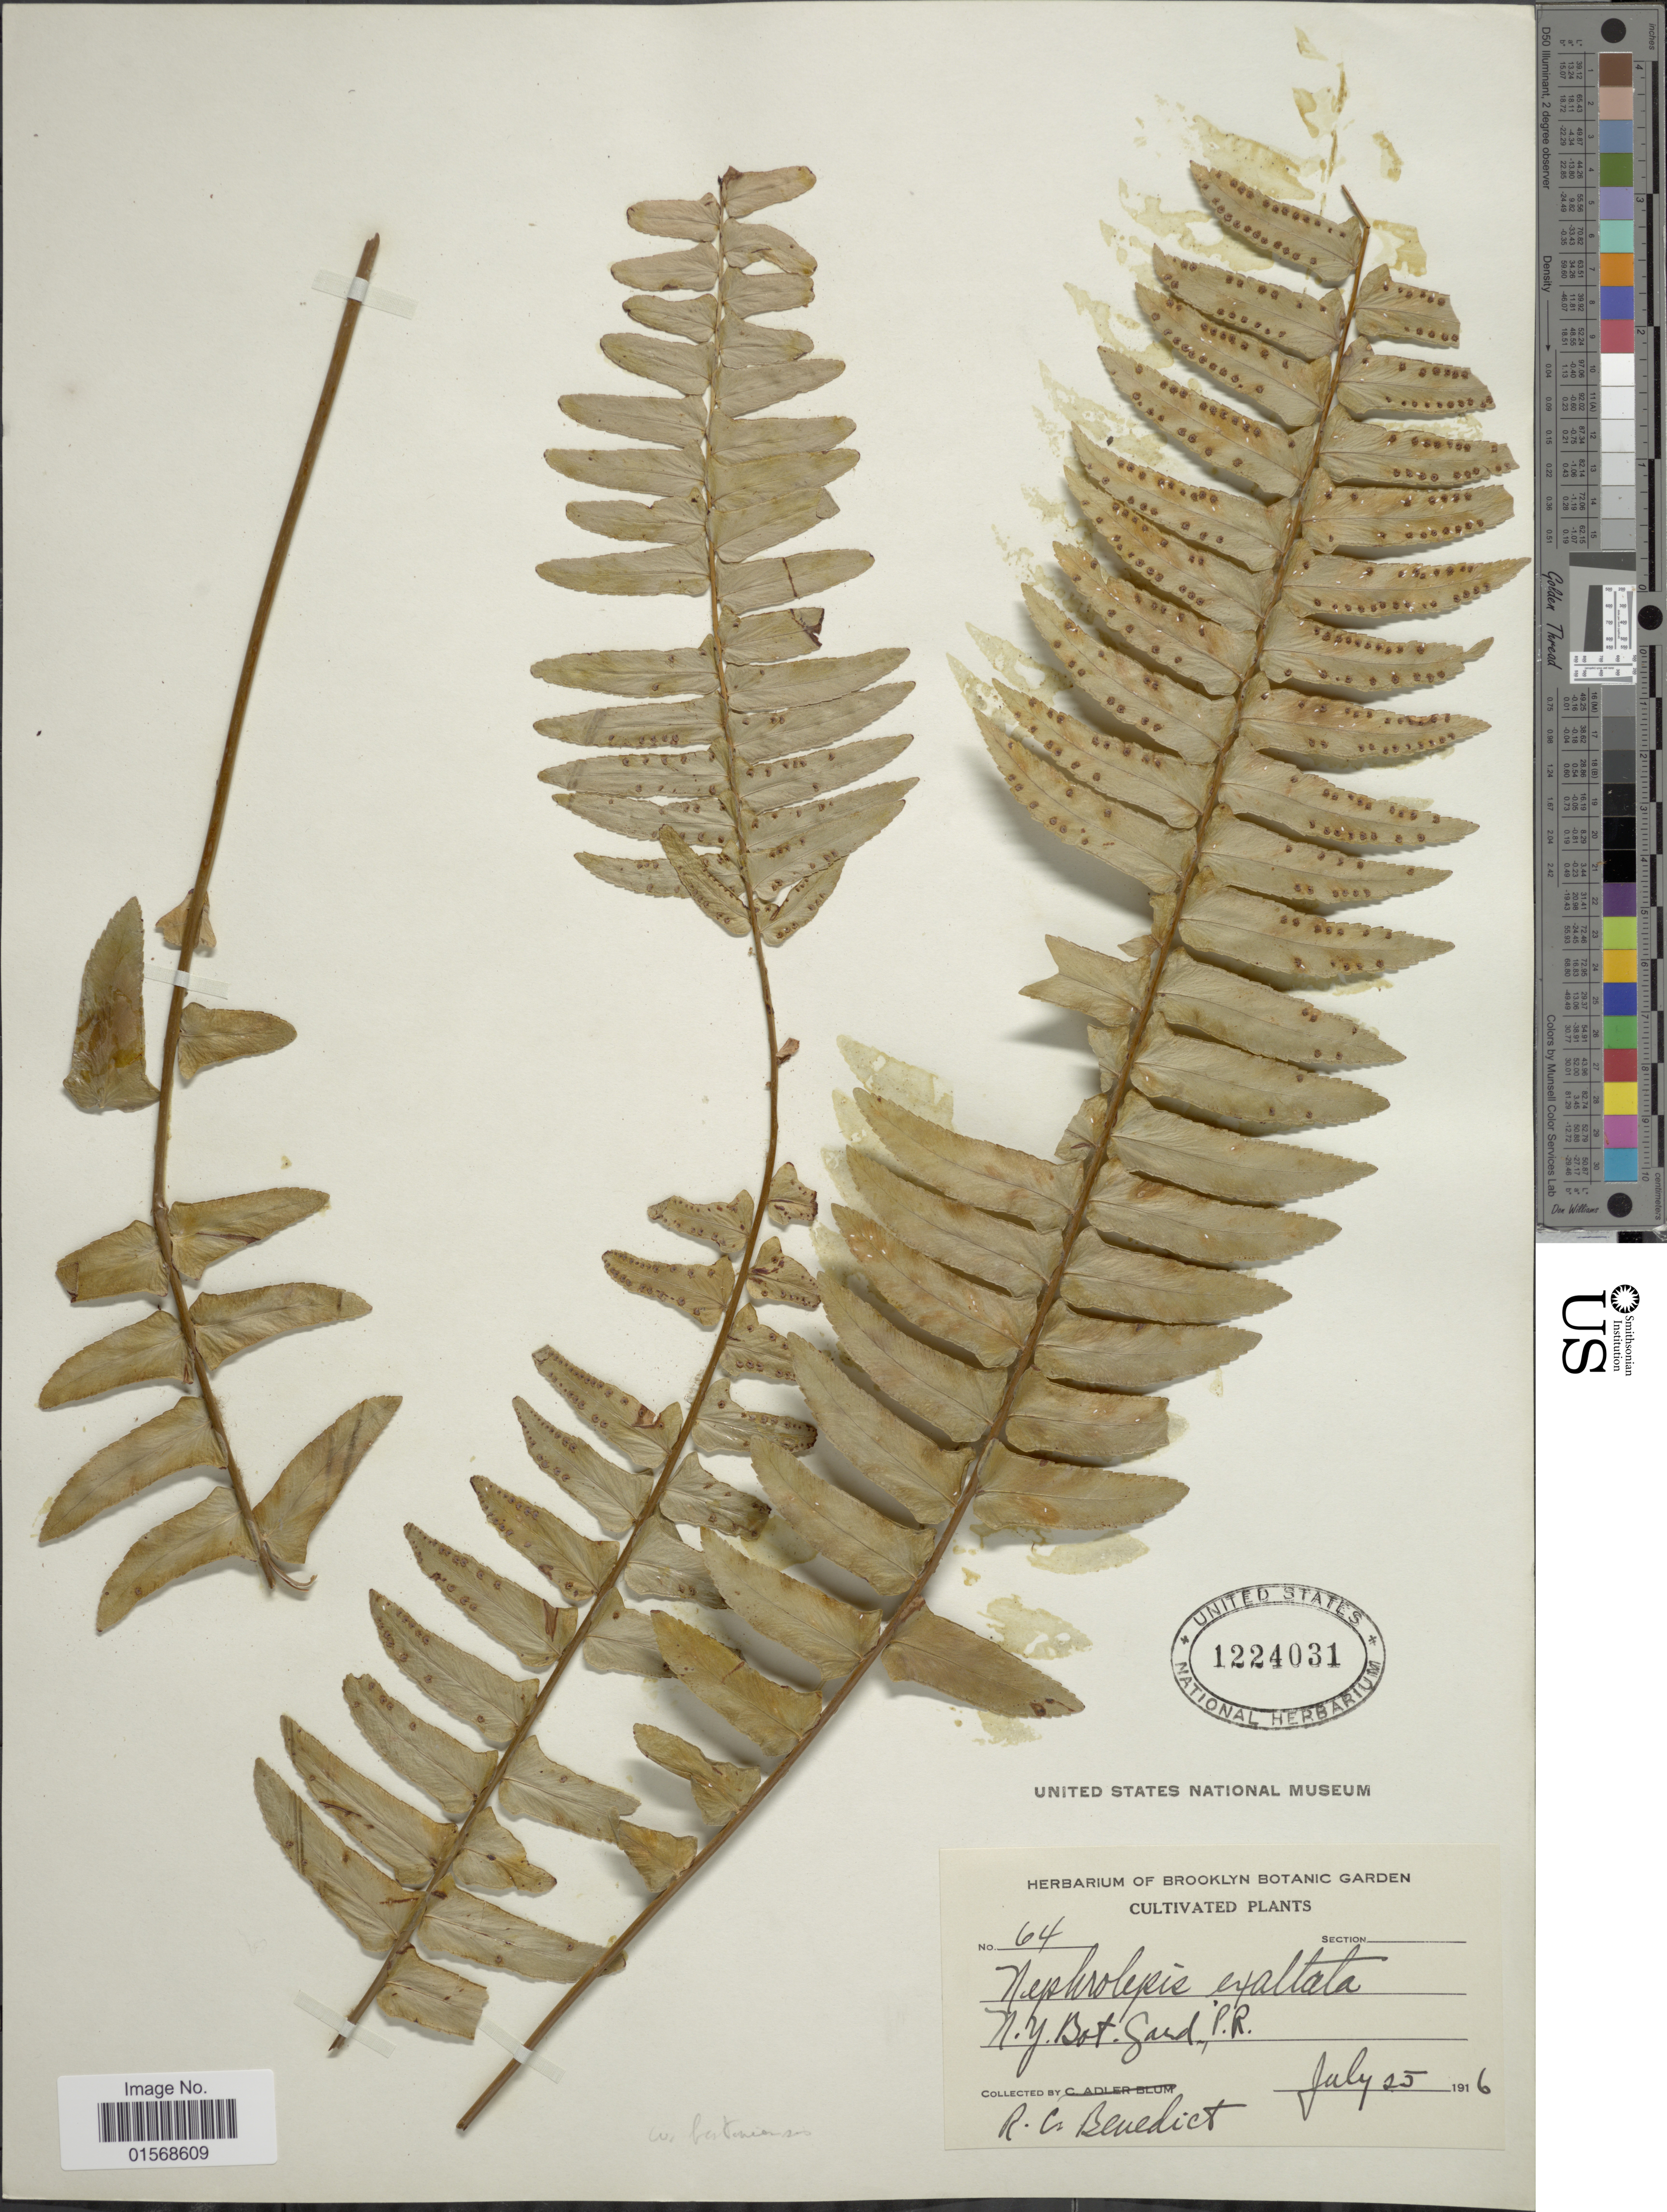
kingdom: Plantae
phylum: Tracheophyta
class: Polypodiopsida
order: Polypodiales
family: Nephrolepidaceae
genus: Nephrolepis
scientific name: Nephrolepis 'Bostoniensis typical'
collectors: R. C. Benedict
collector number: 64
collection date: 1916-07-25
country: United States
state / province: New York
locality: N.Y. Bot. Gard., P.R.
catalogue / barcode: US 1224031